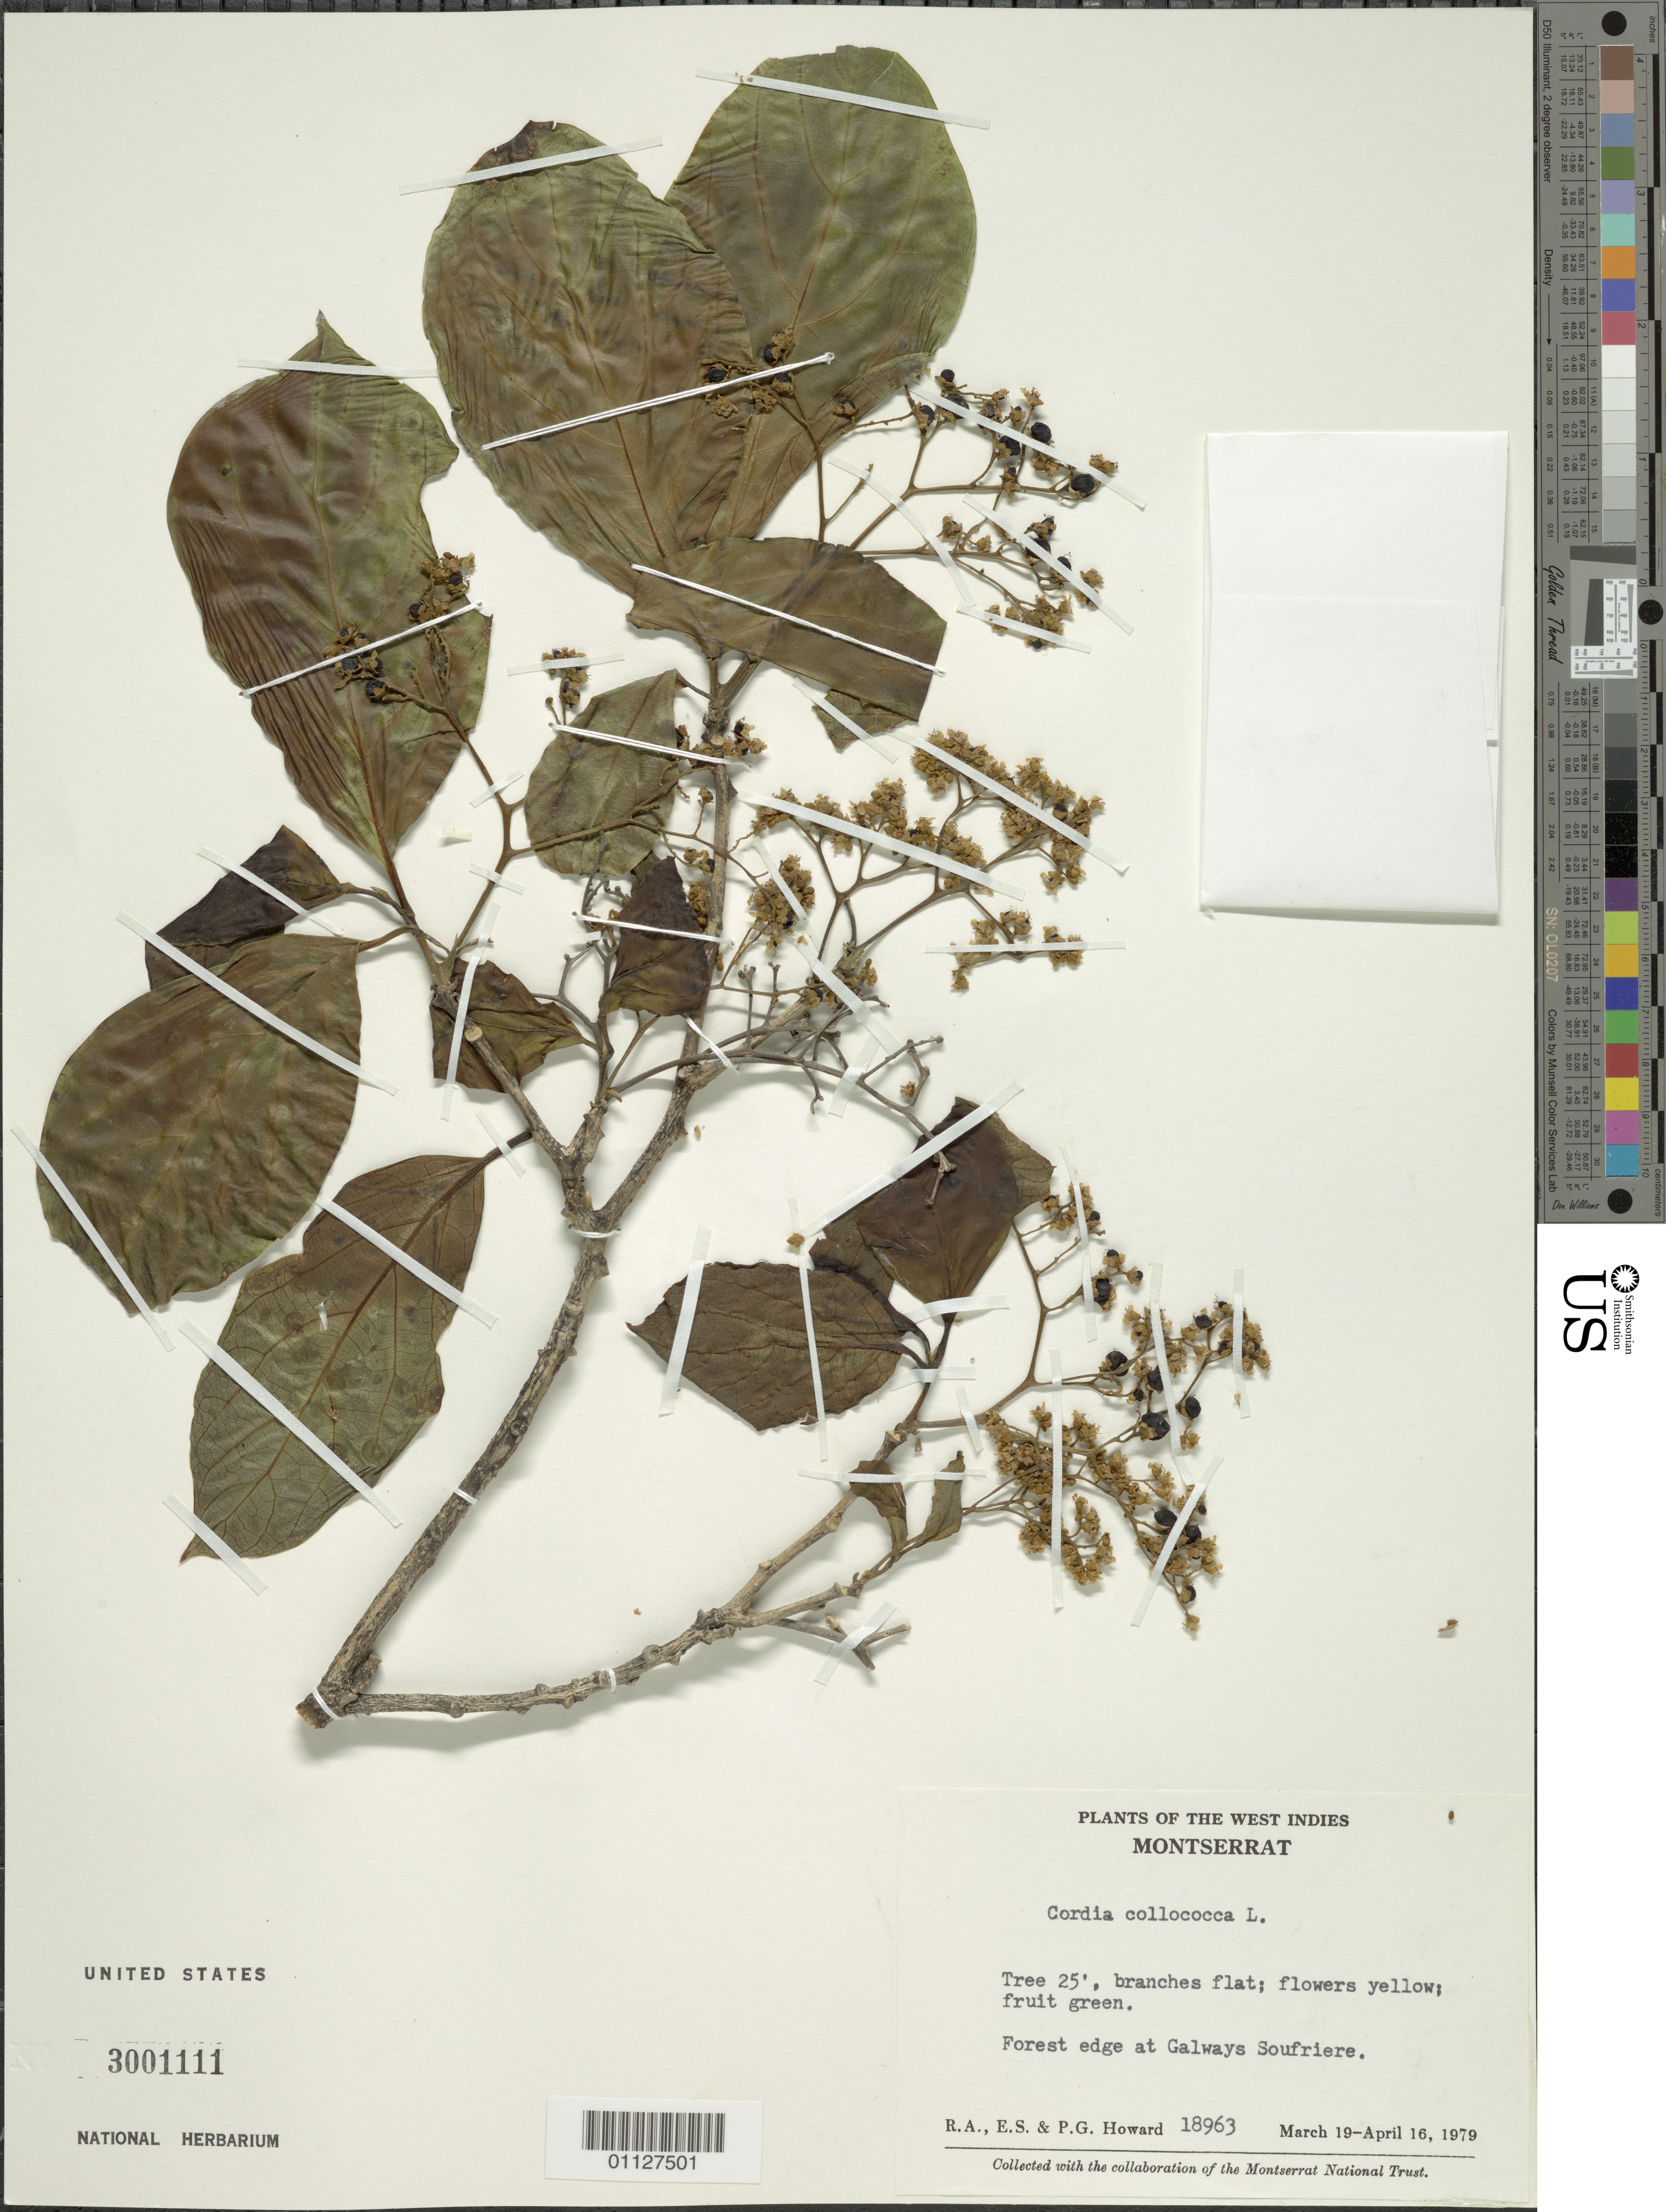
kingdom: Plantae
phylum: Tracheophyta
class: Magnoliopsida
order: Boraginales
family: Cordiaceae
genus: Cordia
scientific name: Cordia collococca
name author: L.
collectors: R. A. Howard, E. S. Howard & P. Howard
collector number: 18963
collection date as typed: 19 Mar 1979 to 16 Mar 1979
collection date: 1979-03-16/1979-03-19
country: Montserrat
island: Montserrat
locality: Forest edge at Galways Soufriere.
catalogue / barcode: US 3001111